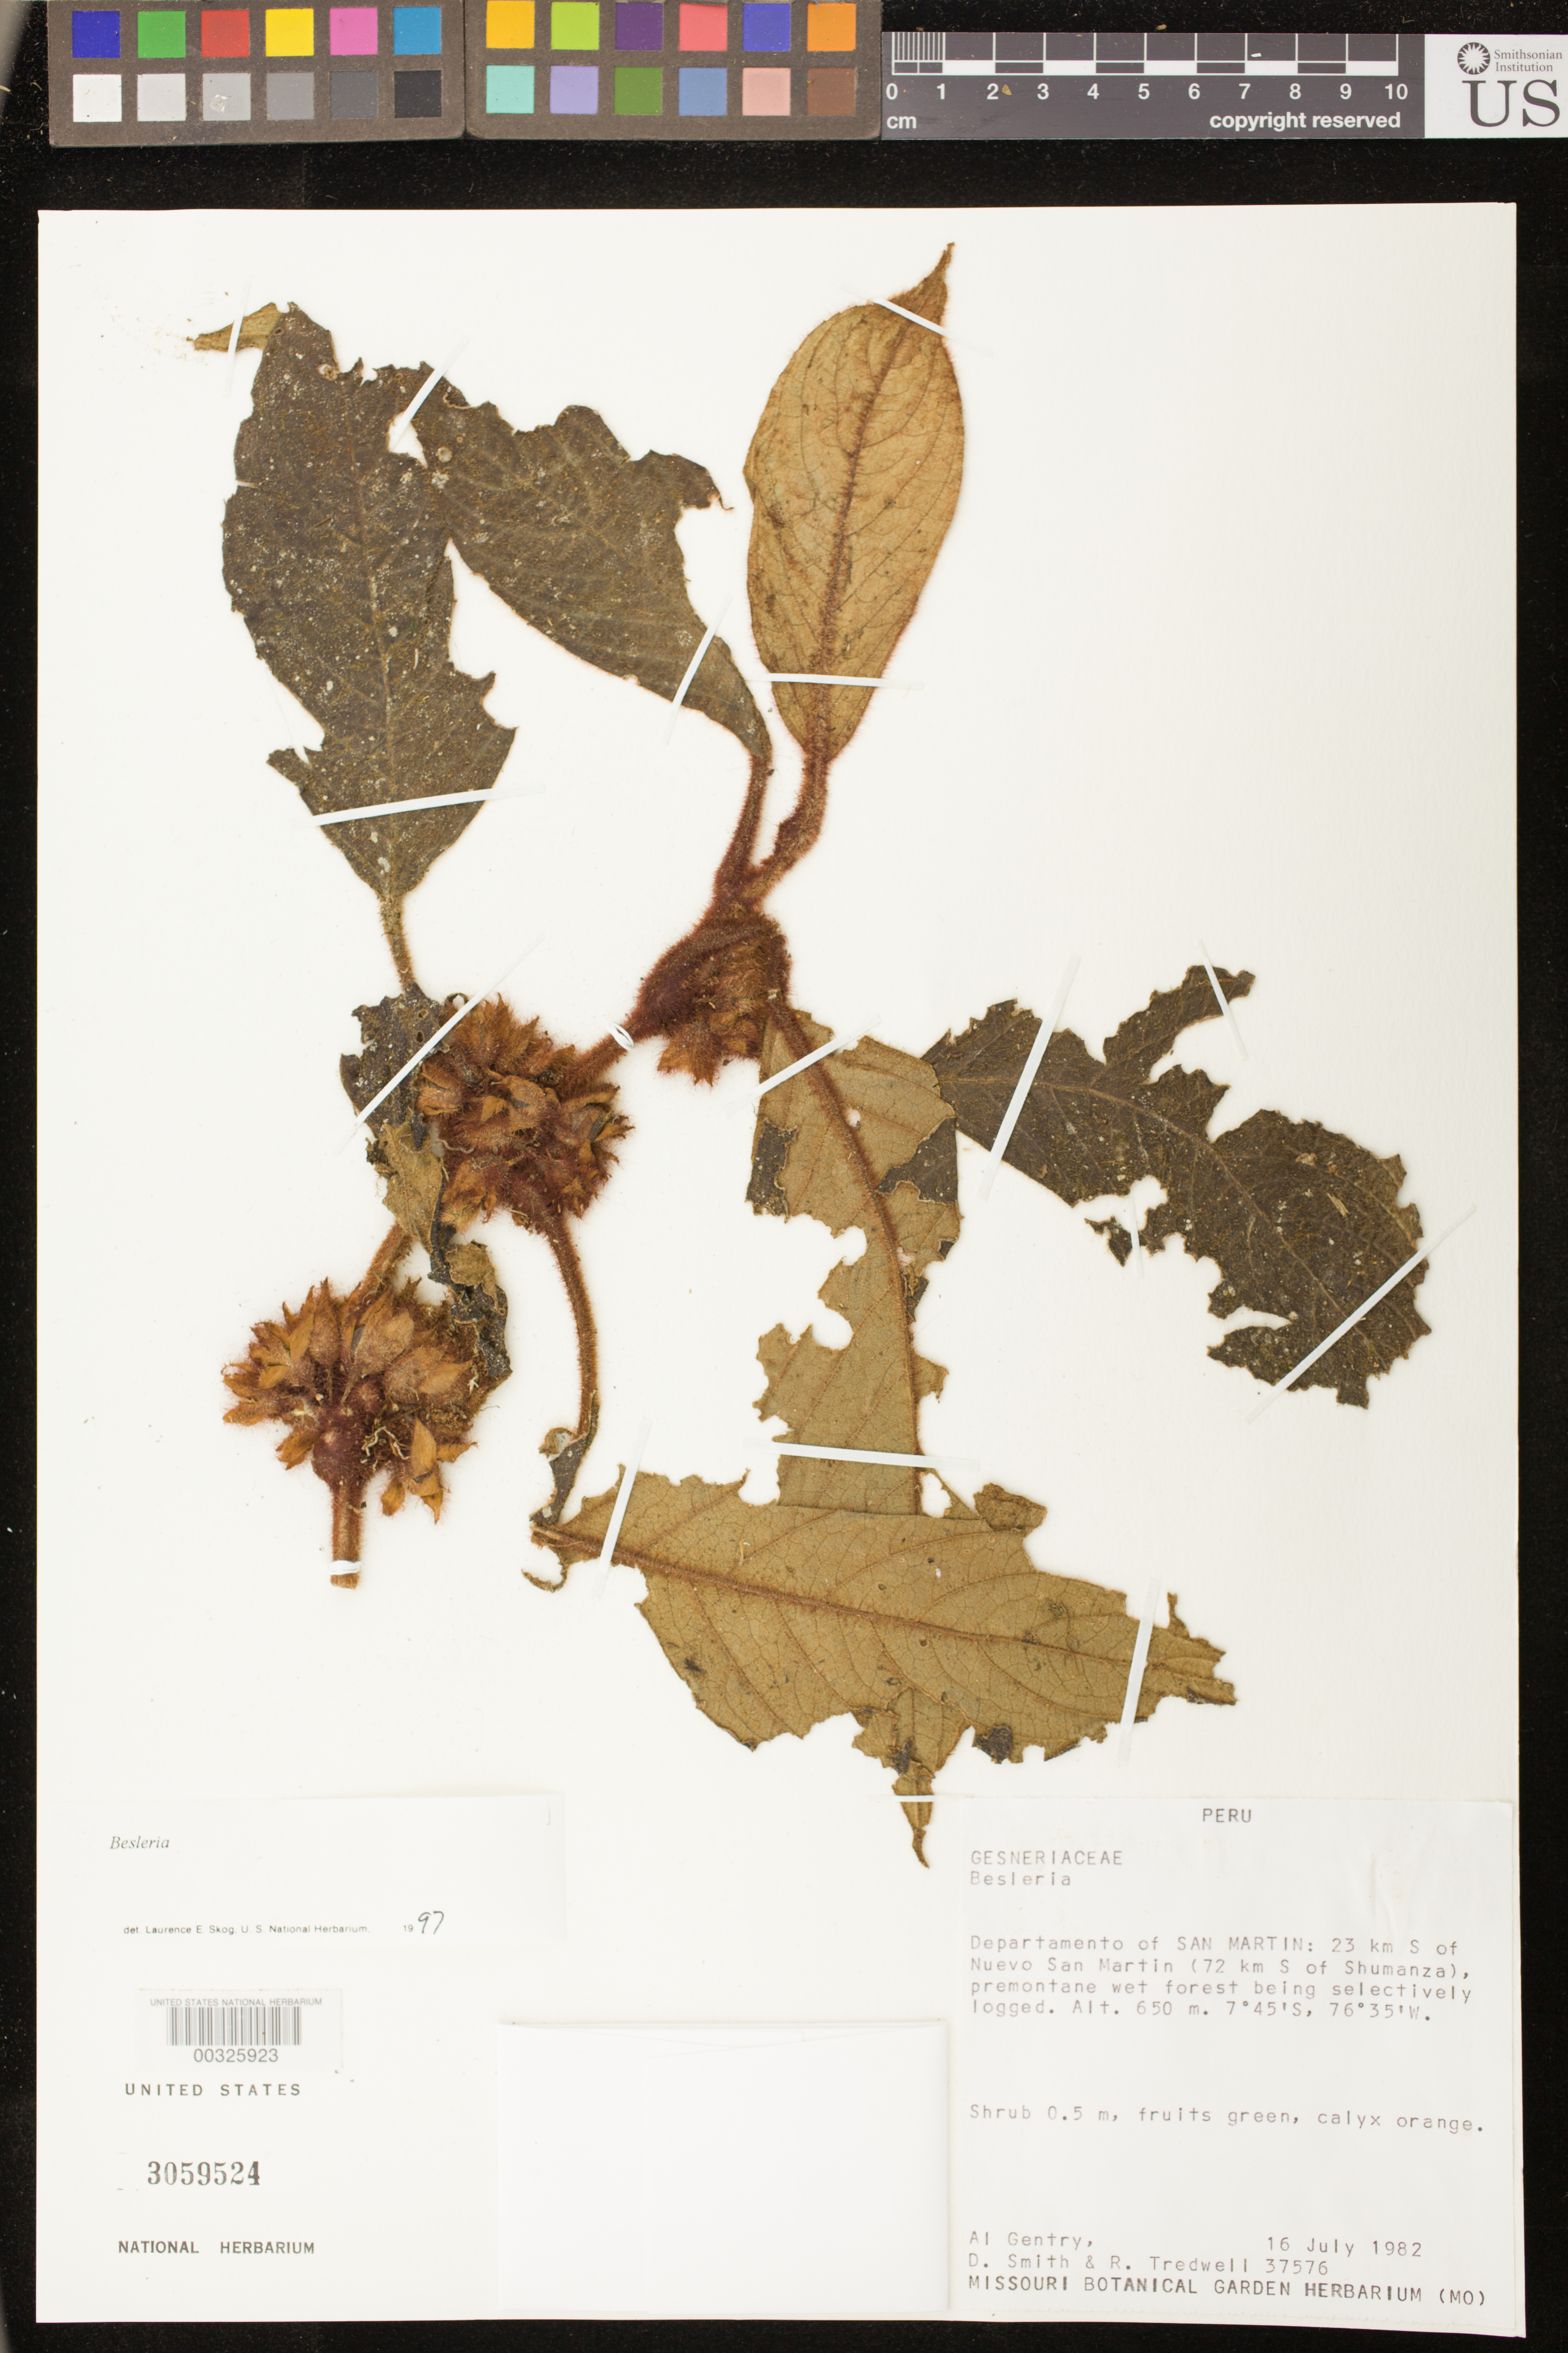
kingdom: Plantae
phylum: Tracheophyta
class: Magnoliopsida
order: Lamiales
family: Gesneriaceae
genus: Besleria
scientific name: Besleria sp.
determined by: Skog, Laurence E.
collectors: A. H. Gentry, D. Smith & R. Tredwell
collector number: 37576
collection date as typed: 16 Jul 1982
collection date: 1982-07-16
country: Peru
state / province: San Martín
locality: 23 km S of Nuevo San Martin (72 km S of Shumanza)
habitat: Premontane wet forest being selectively logged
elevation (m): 650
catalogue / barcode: US 3059524